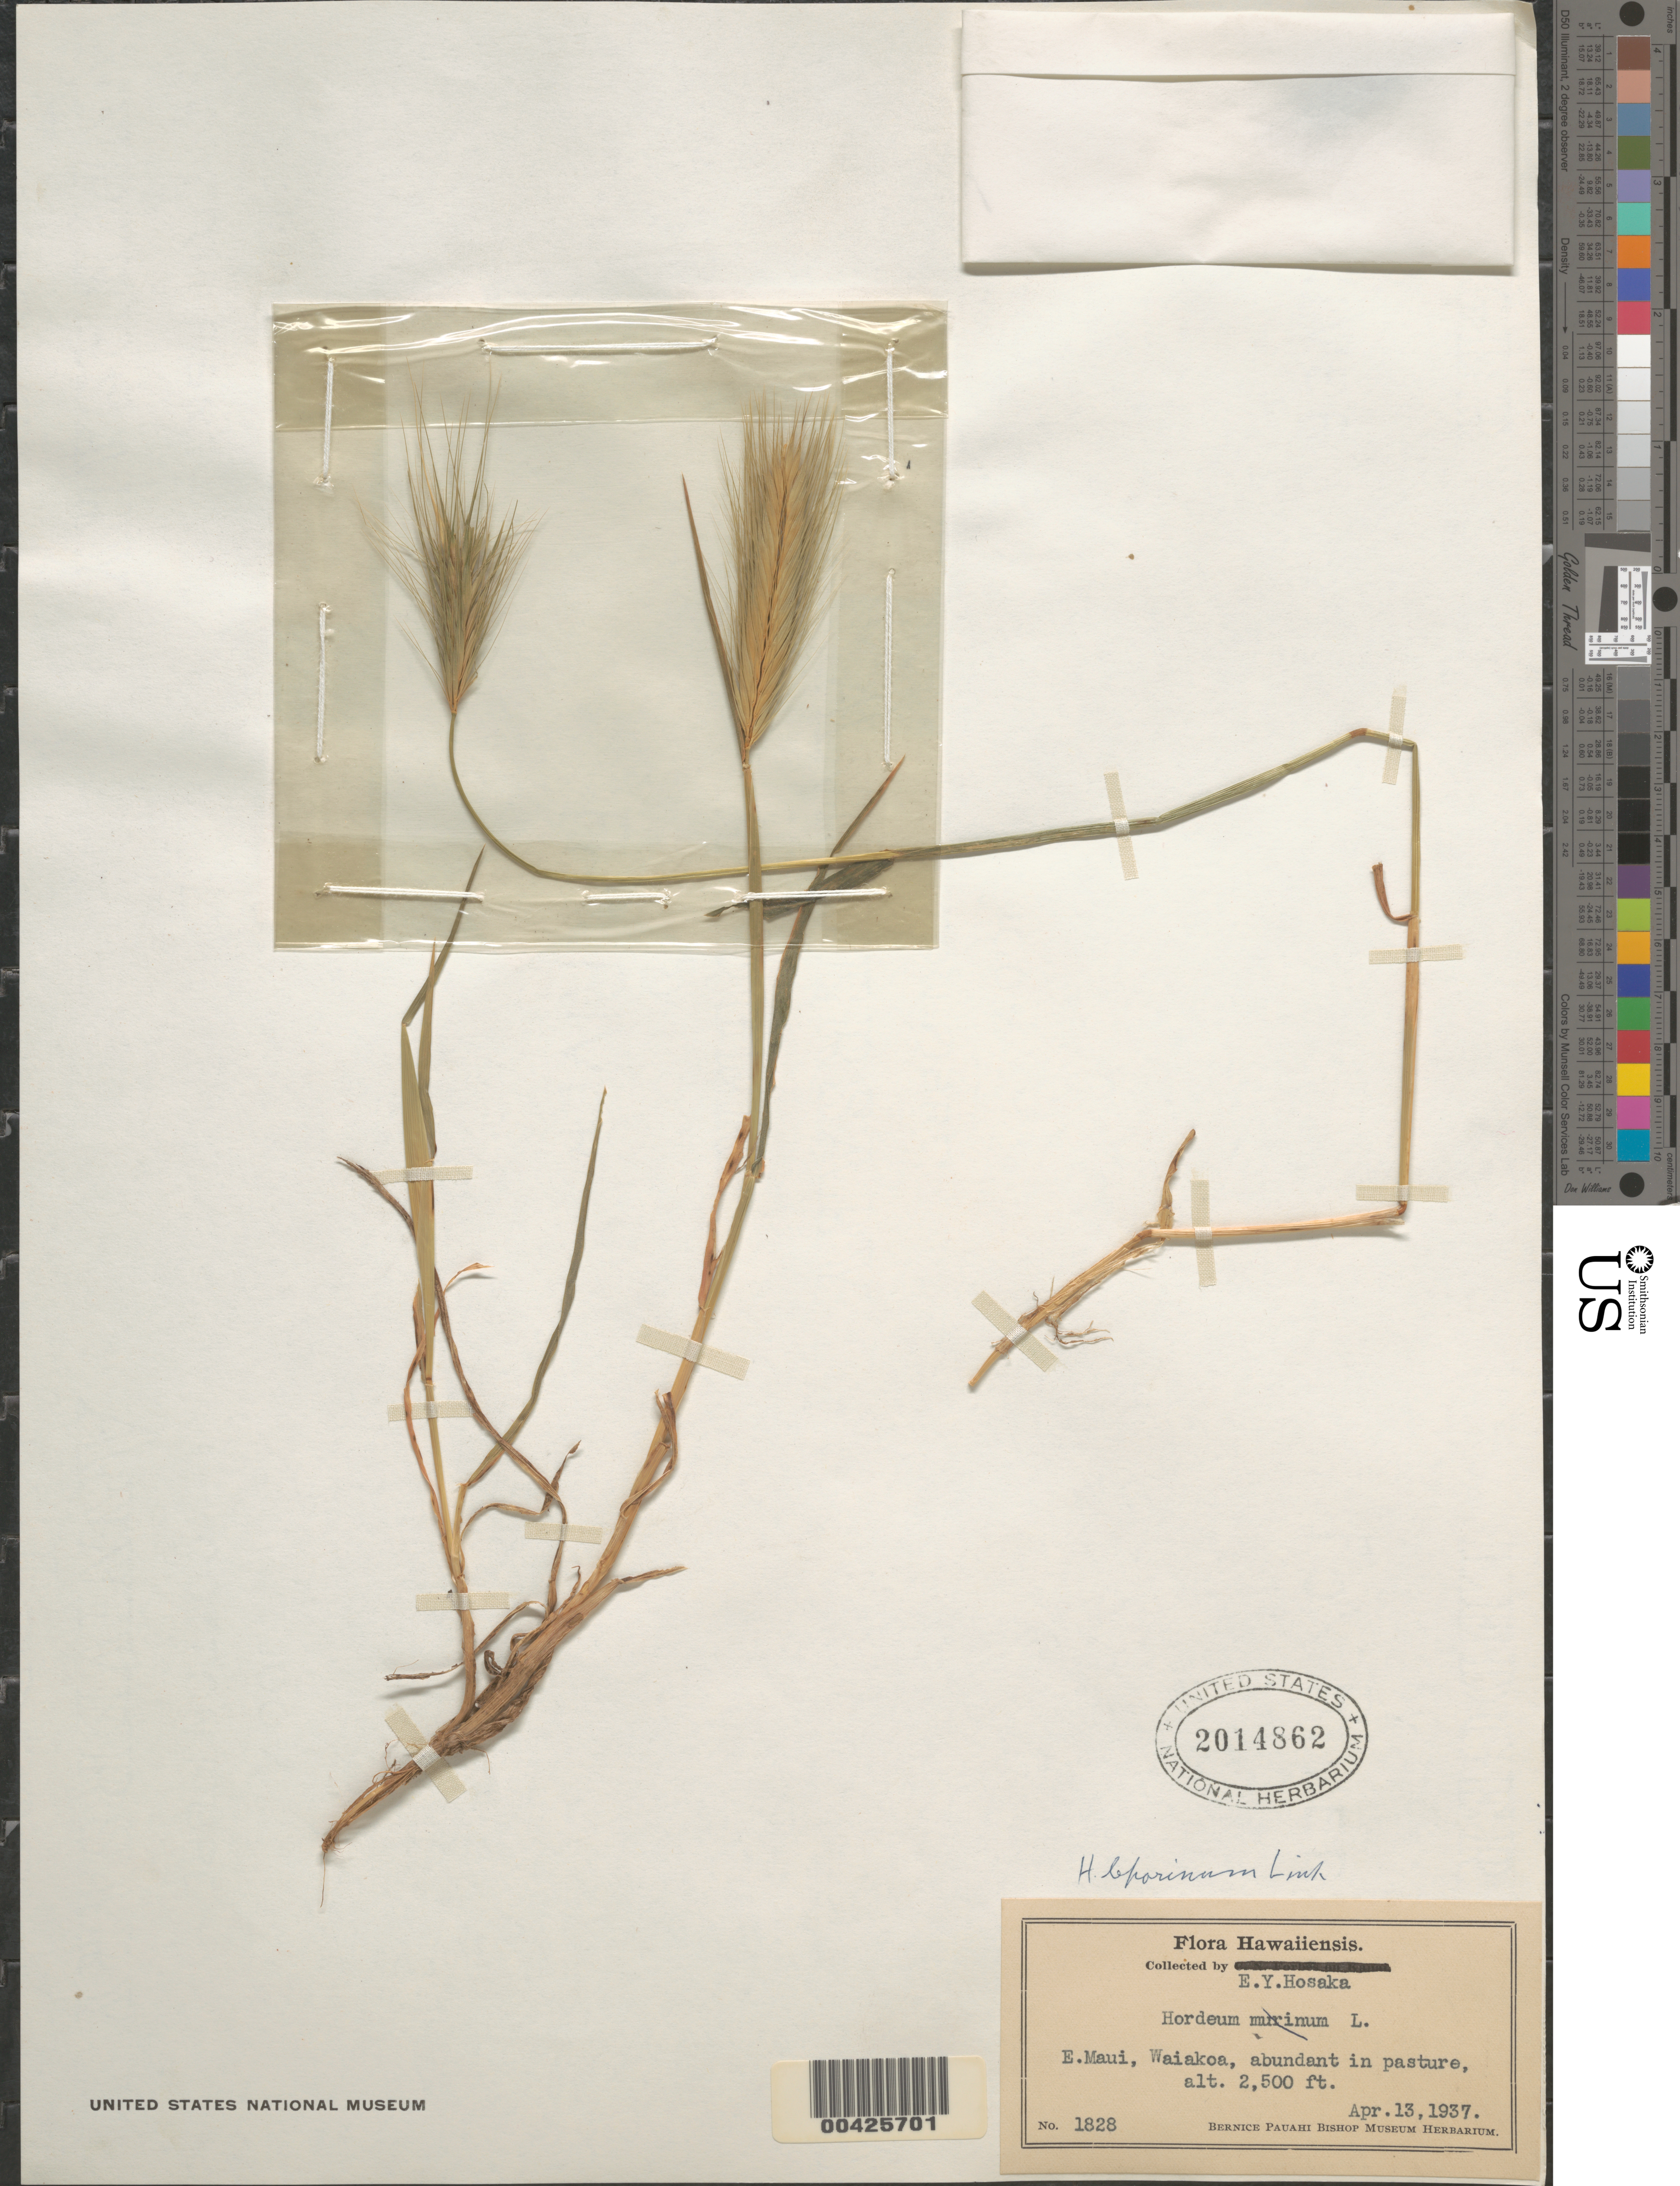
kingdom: Plantae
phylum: Tracheophyta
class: Liliopsida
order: Poales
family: Poaceae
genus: Hordeum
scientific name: Hordeum leporinum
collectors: E. Y. Hosaka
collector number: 1828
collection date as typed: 13 Apr 1937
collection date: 1937-04-13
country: United States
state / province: Hawaii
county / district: Maui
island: Maui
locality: Waiakoa, E Maui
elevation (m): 762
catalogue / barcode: US 2014862